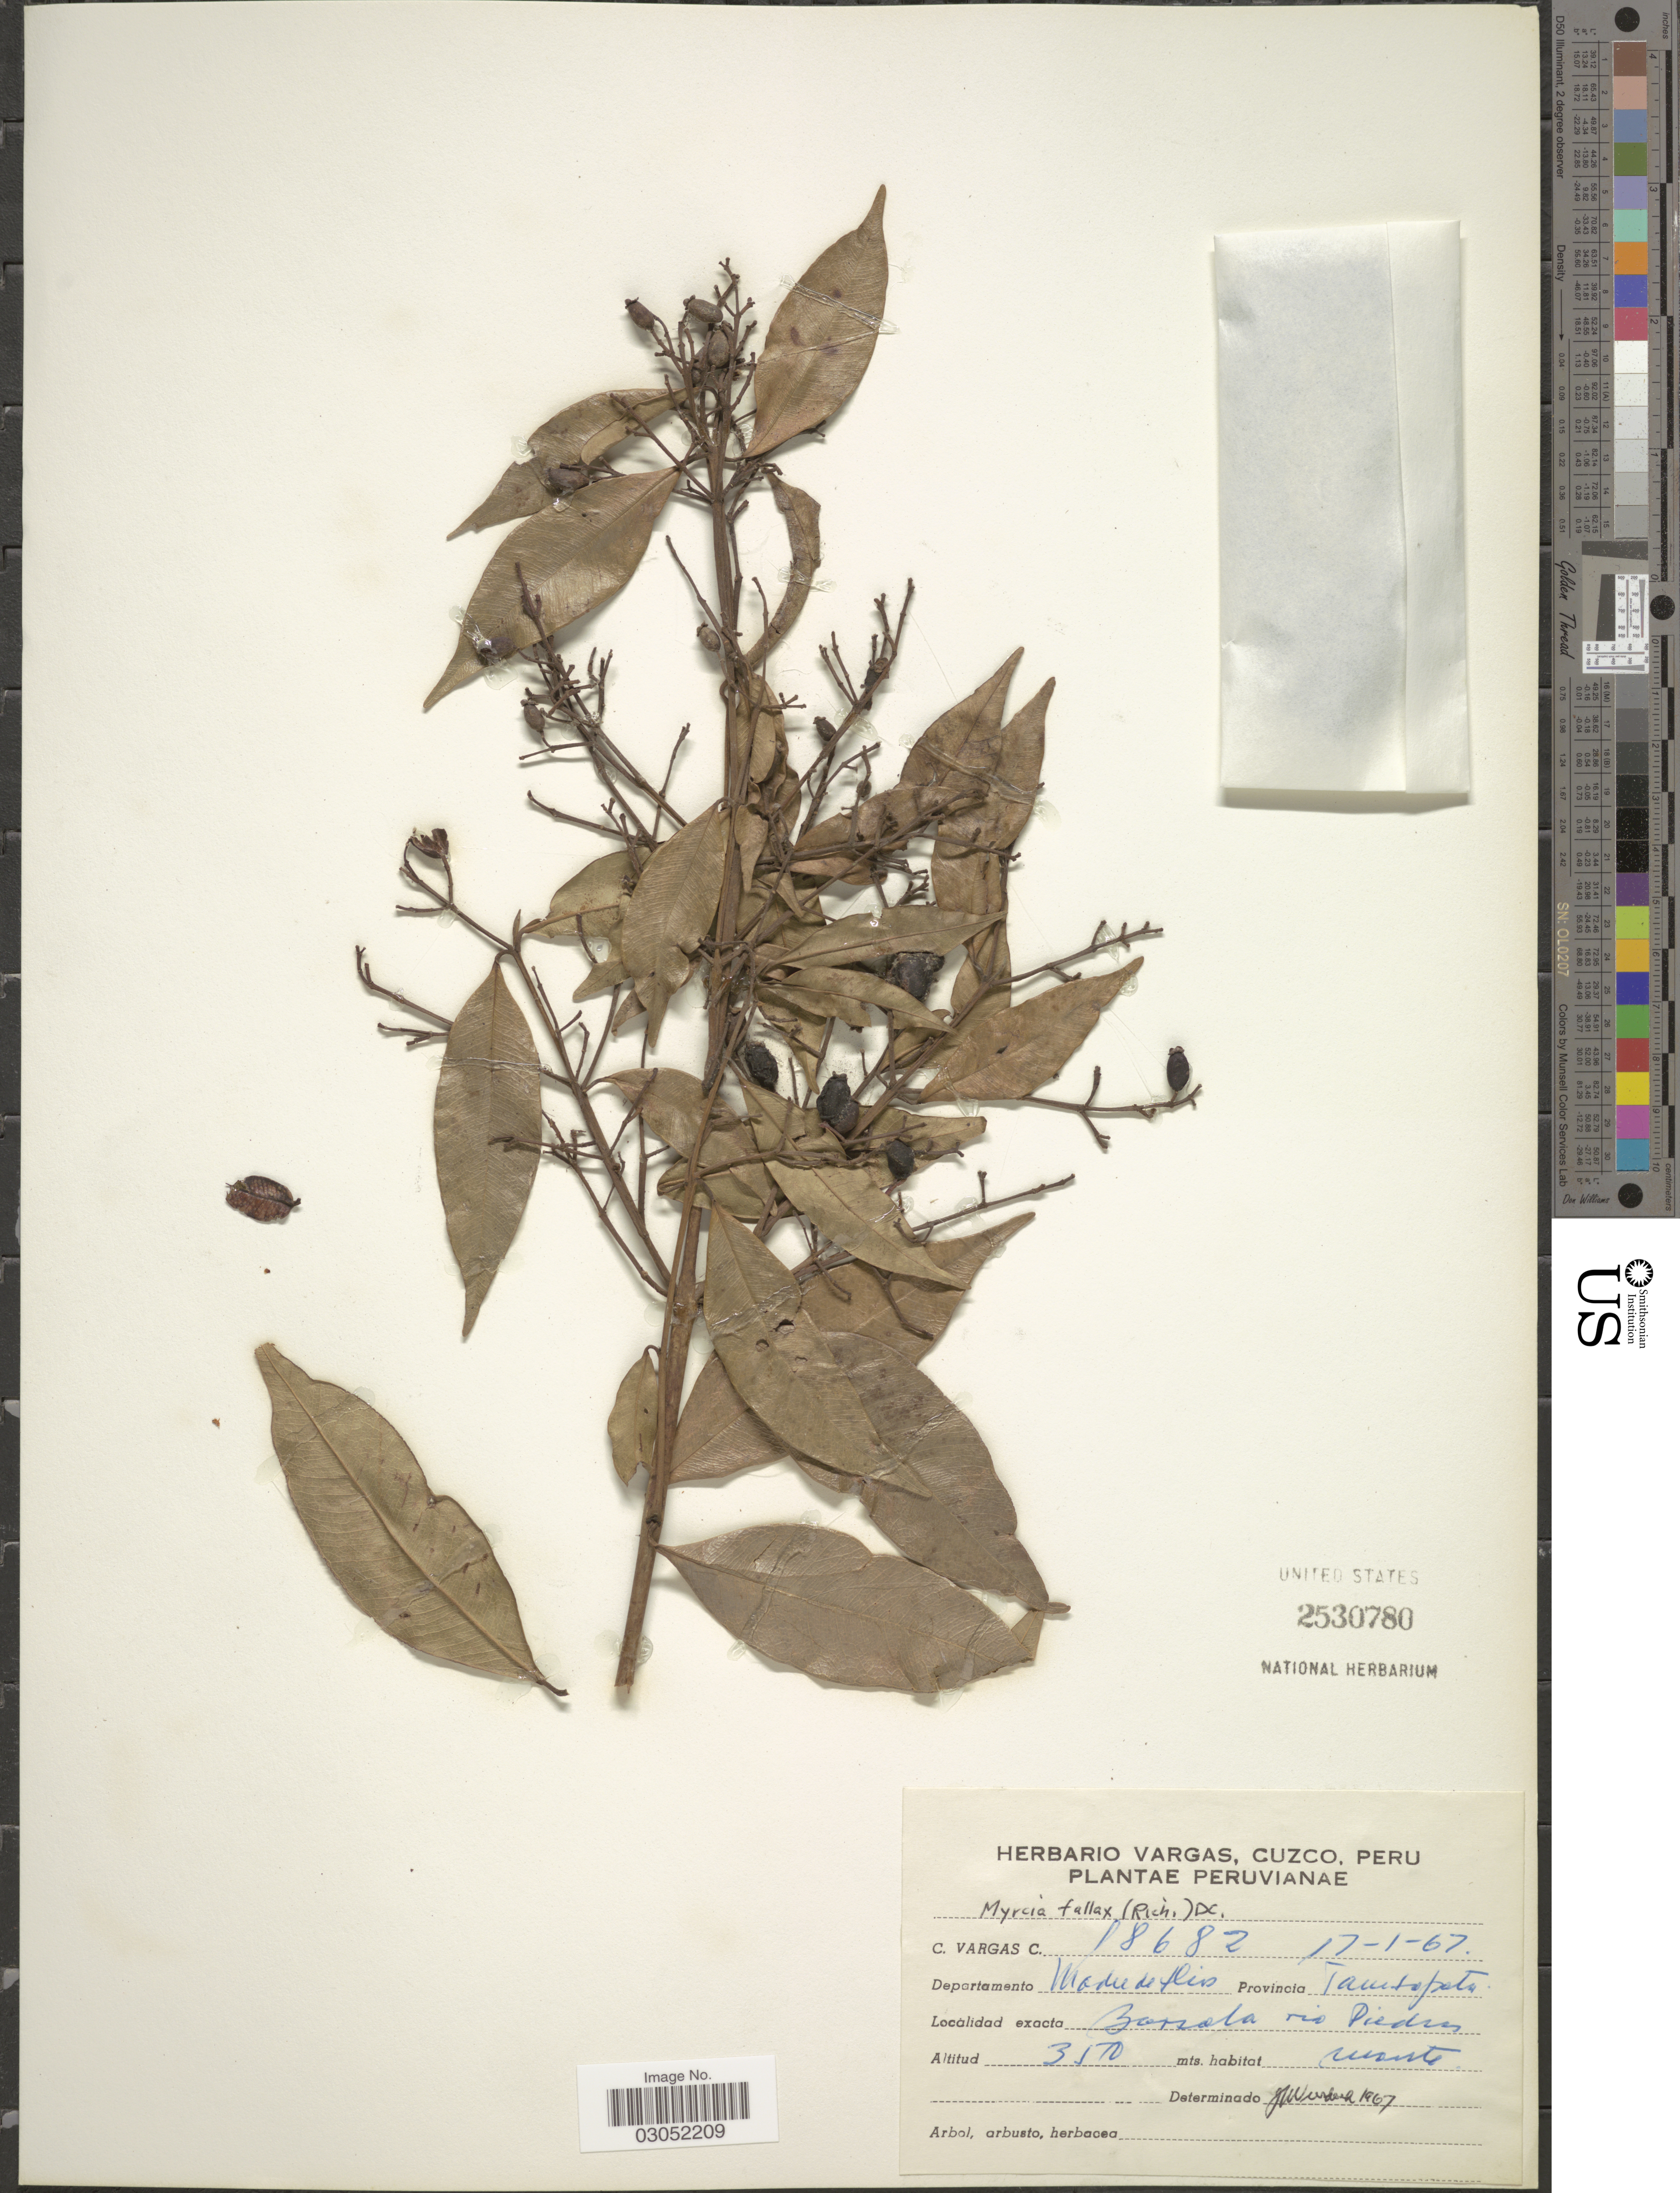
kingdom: Plantae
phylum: Tracheophyta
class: Magnoliopsida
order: Myrtales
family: Myrtaceae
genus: Myrcia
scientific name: Myrcia fallax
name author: (Rich.) DC.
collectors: C. Vargas Calderón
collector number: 18682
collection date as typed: Transcribed d/m/y: 17/1/67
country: Peru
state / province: Madre de Dios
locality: Departamento Madre de Dios. Provincia Tambopata. Barsala [interpreted] rio Piedras.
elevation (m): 350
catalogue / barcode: US 2530780